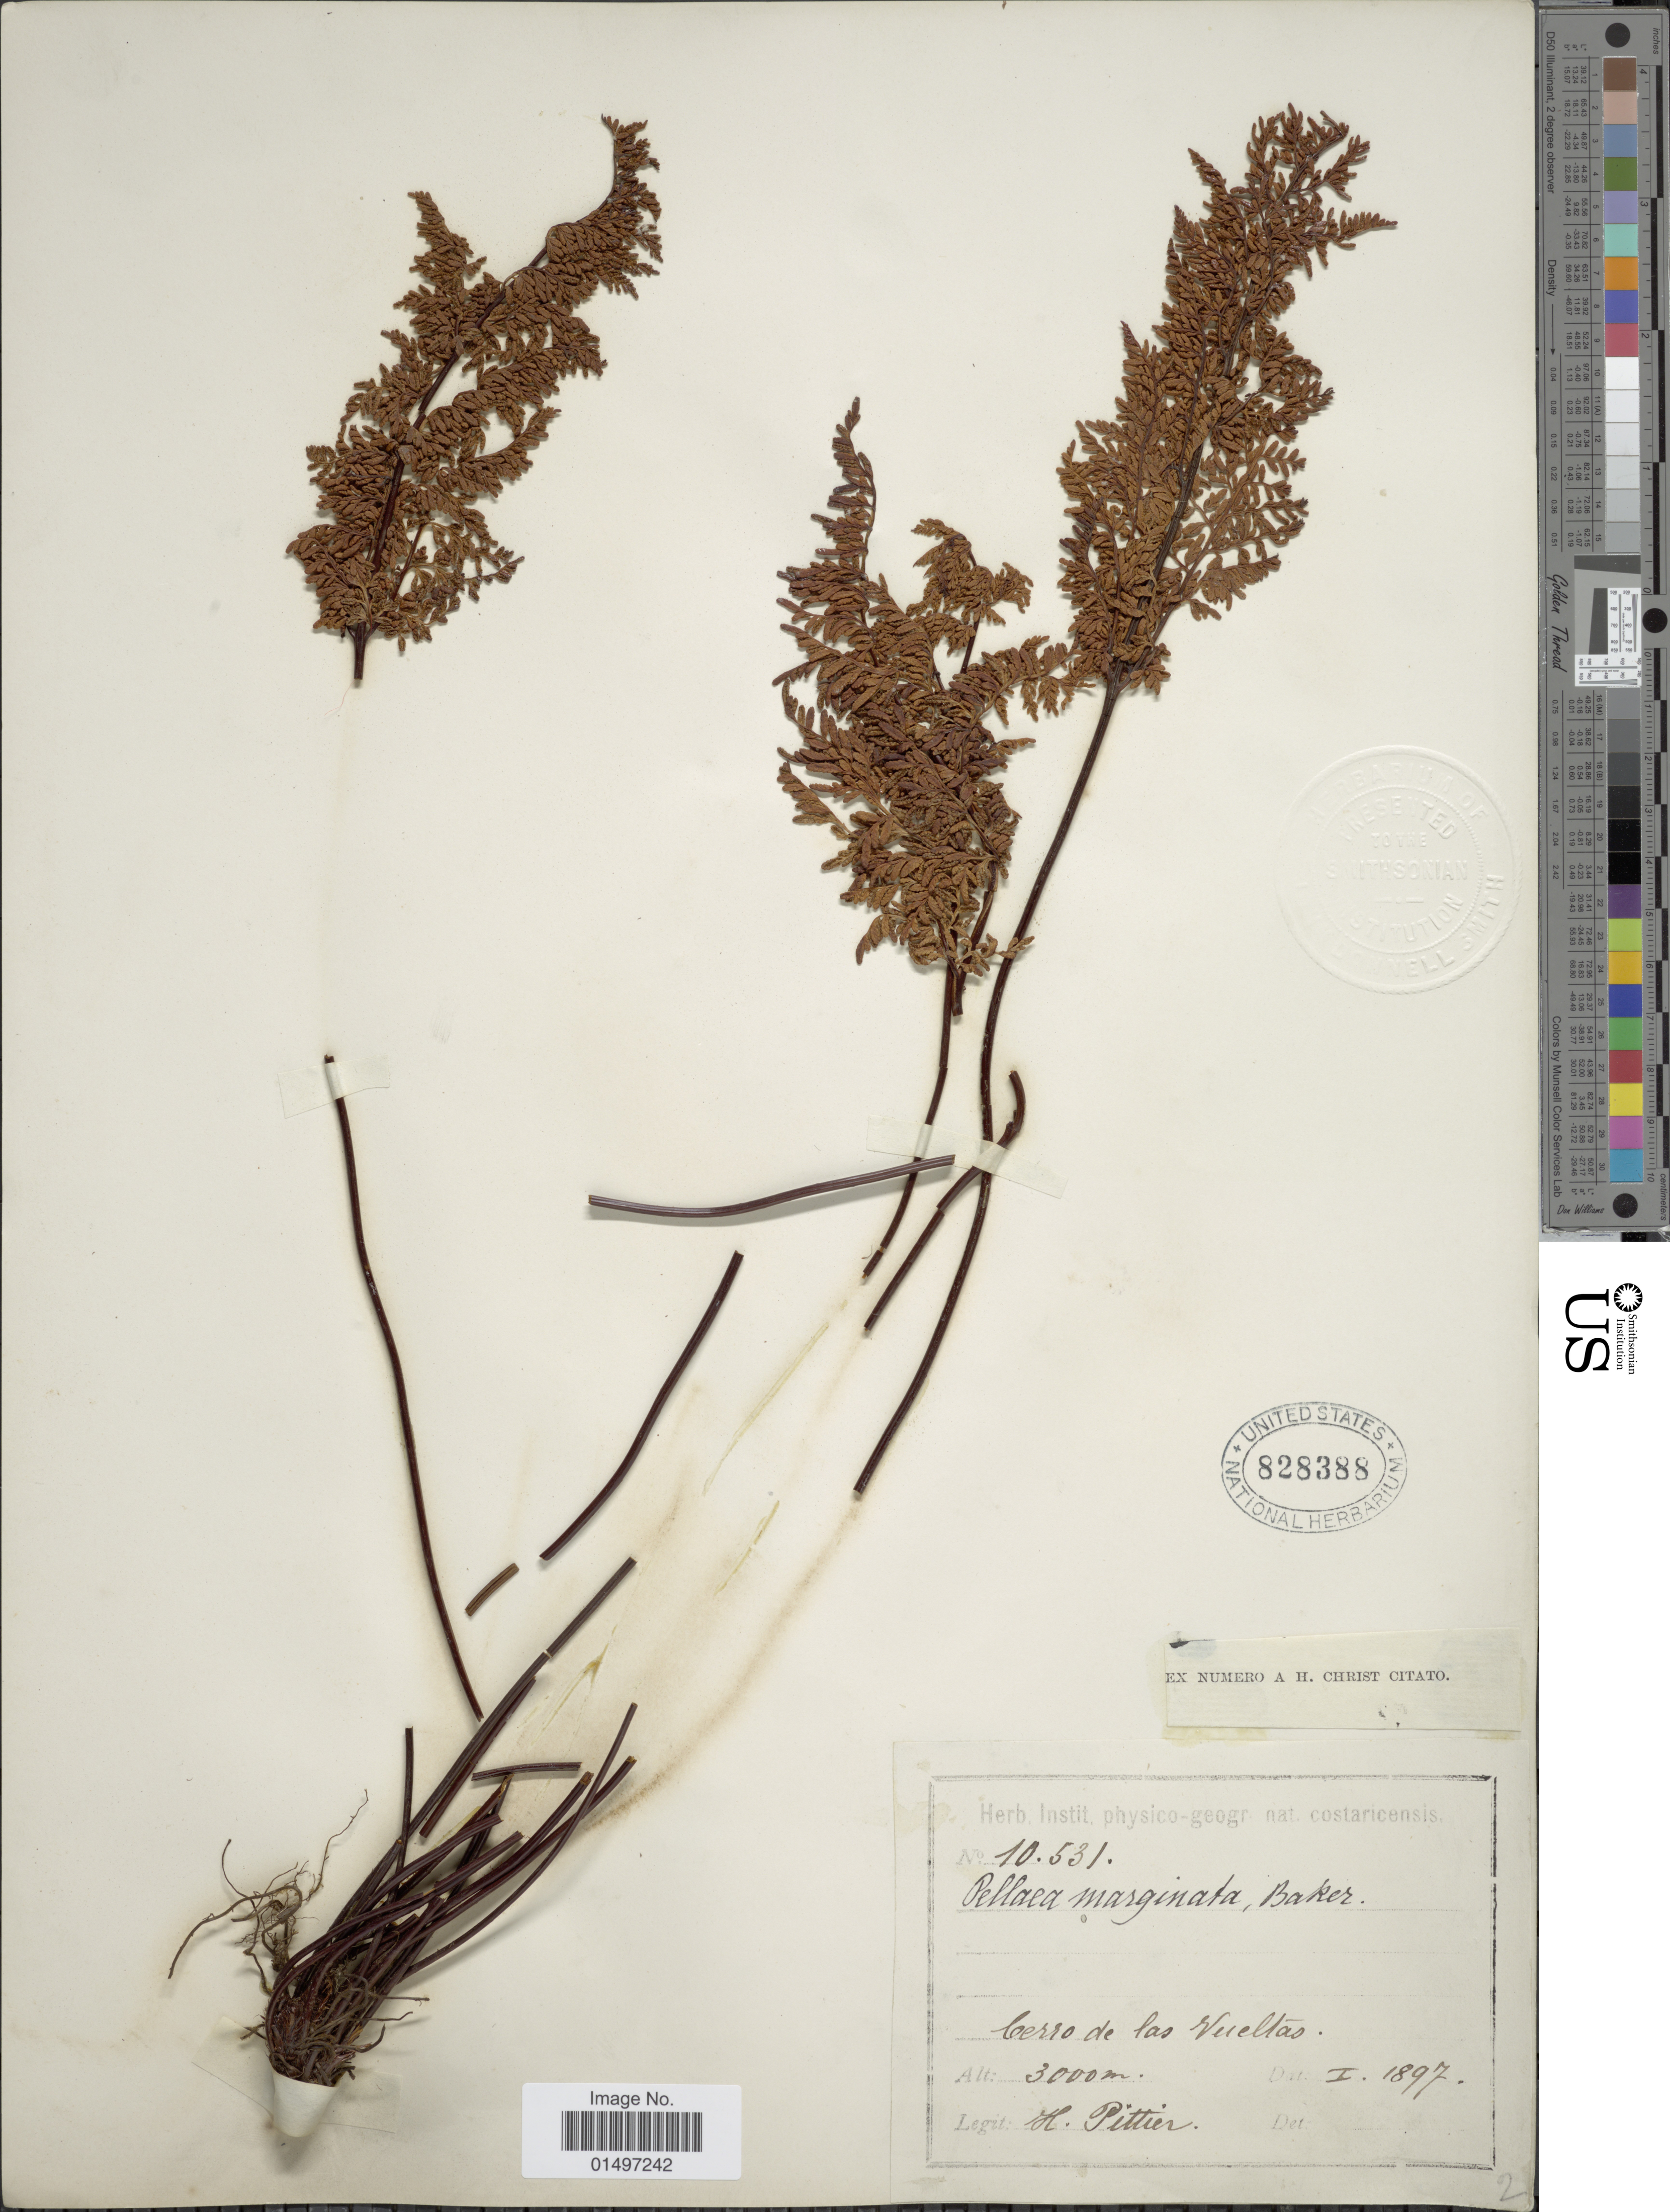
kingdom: Plantae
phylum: Tracheophyta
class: Polypodiopsida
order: Polypodiales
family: Pteridaceae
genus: Gaga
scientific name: Gaga marginata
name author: (Kunth) Fay W. Li & Windham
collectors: H. F. Pittier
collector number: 10531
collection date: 1897-01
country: Costa Rica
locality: Cerro de las Vueltas.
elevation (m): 3000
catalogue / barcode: US 828388